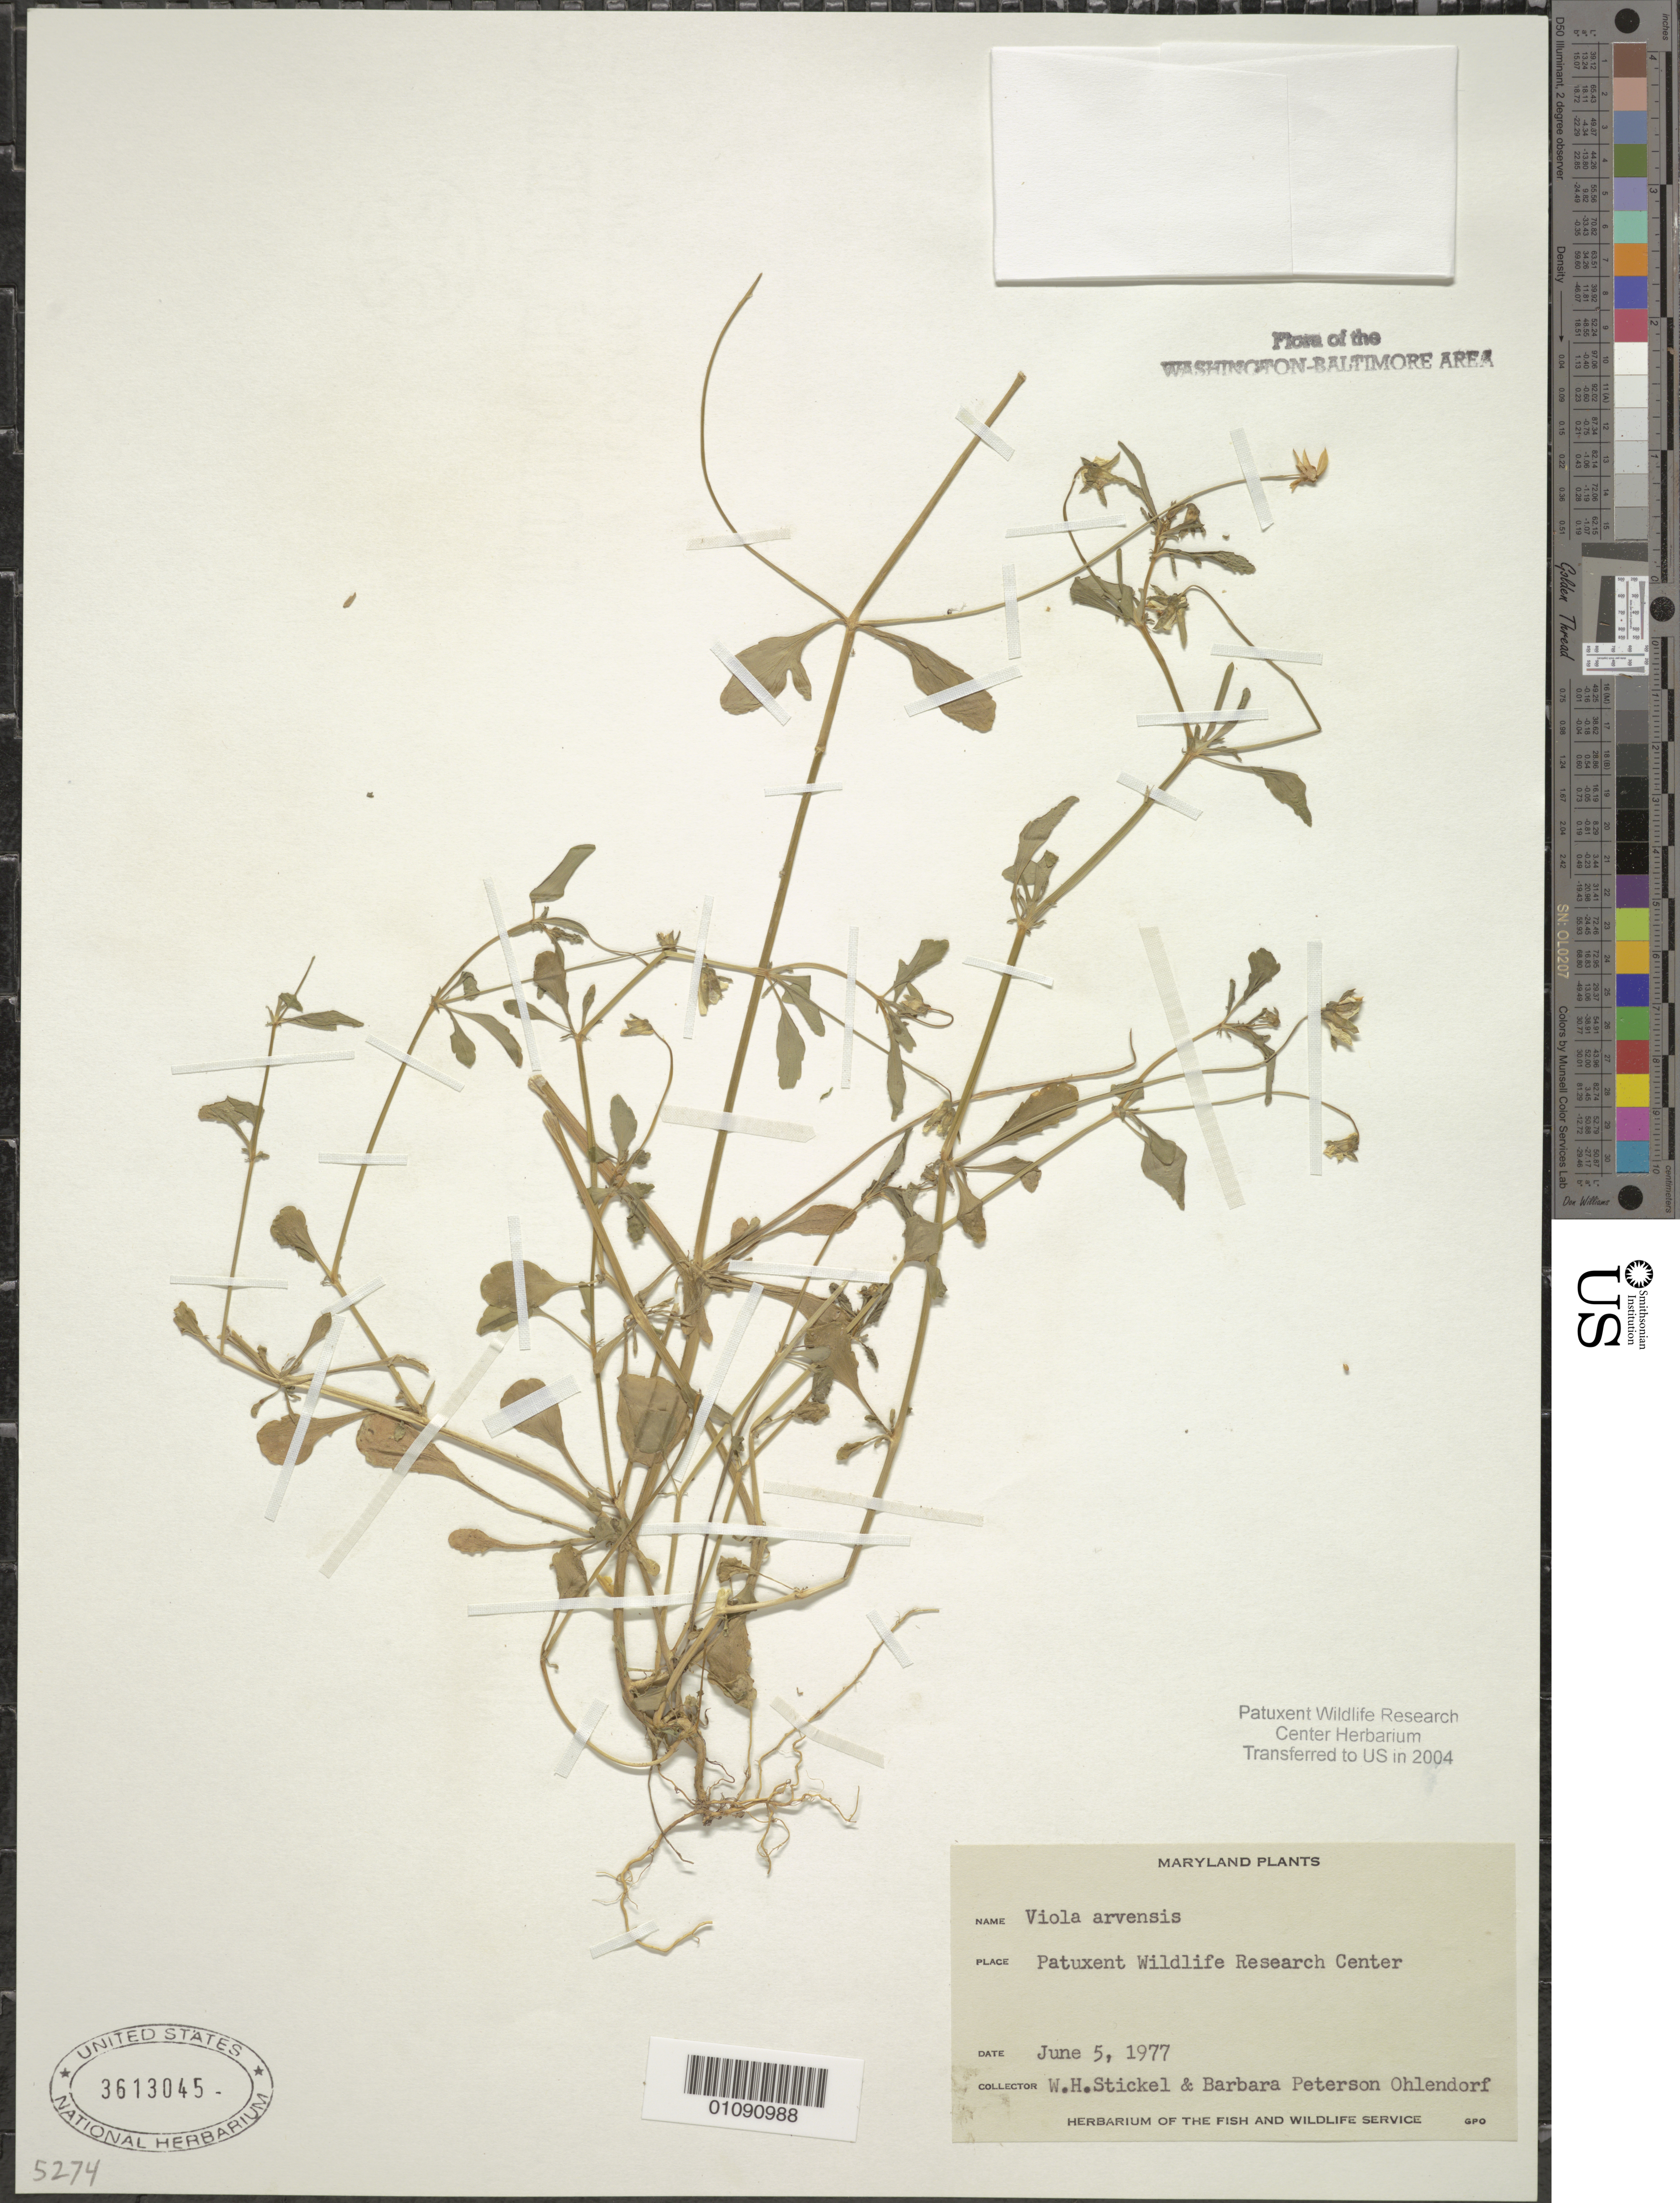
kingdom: Plantae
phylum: Tracheophyta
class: Magnoliopsida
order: Malpighiales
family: Violaceae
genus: Viola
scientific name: Viola arvensis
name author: Murray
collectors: W. Stickel & B. Ohlendorf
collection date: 1977-06-05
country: United States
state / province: Maryland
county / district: Prince George's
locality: Patuxent Wildlife Refuge.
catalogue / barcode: US 3613045